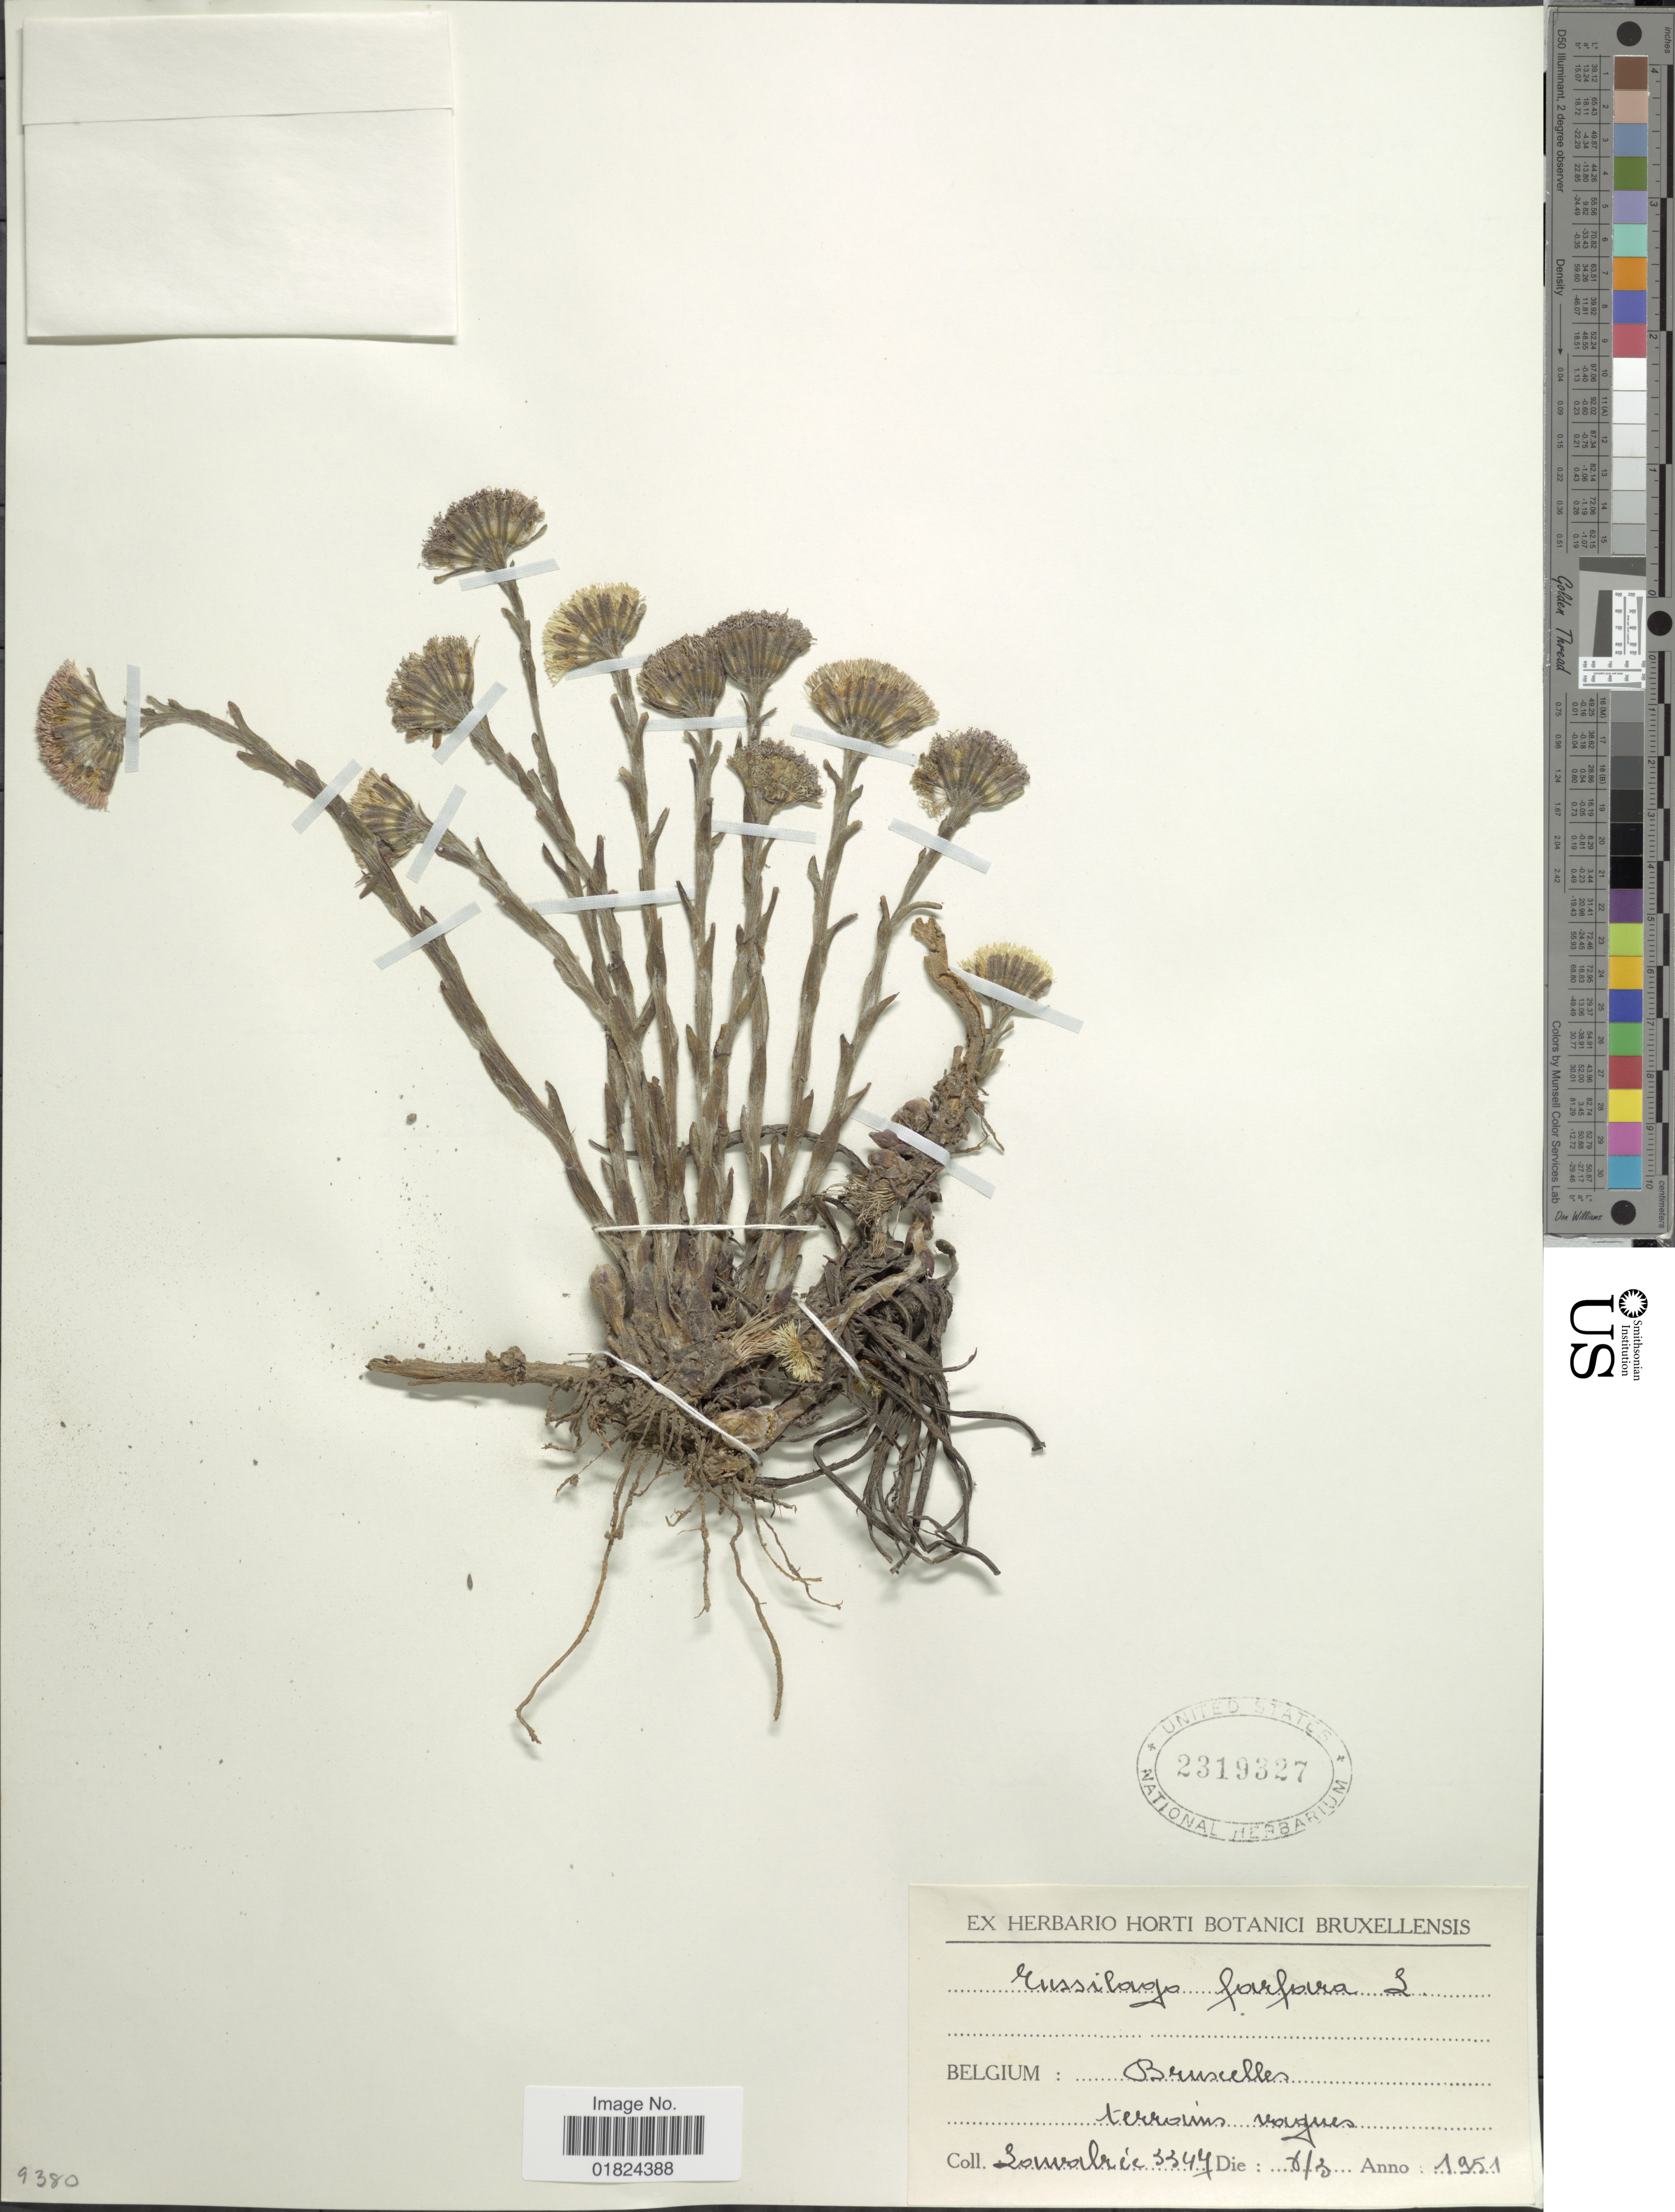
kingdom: Plantae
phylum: Tracheophyta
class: Magnoliopsida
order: Asterales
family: Asteraceae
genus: Tussilago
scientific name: Tussilago farfara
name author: L.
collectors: Lawalrée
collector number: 3347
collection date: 1951-03-08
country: Belgium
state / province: Brussels, Capital District of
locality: Brussels, terrains vagues.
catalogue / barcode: US 2319327